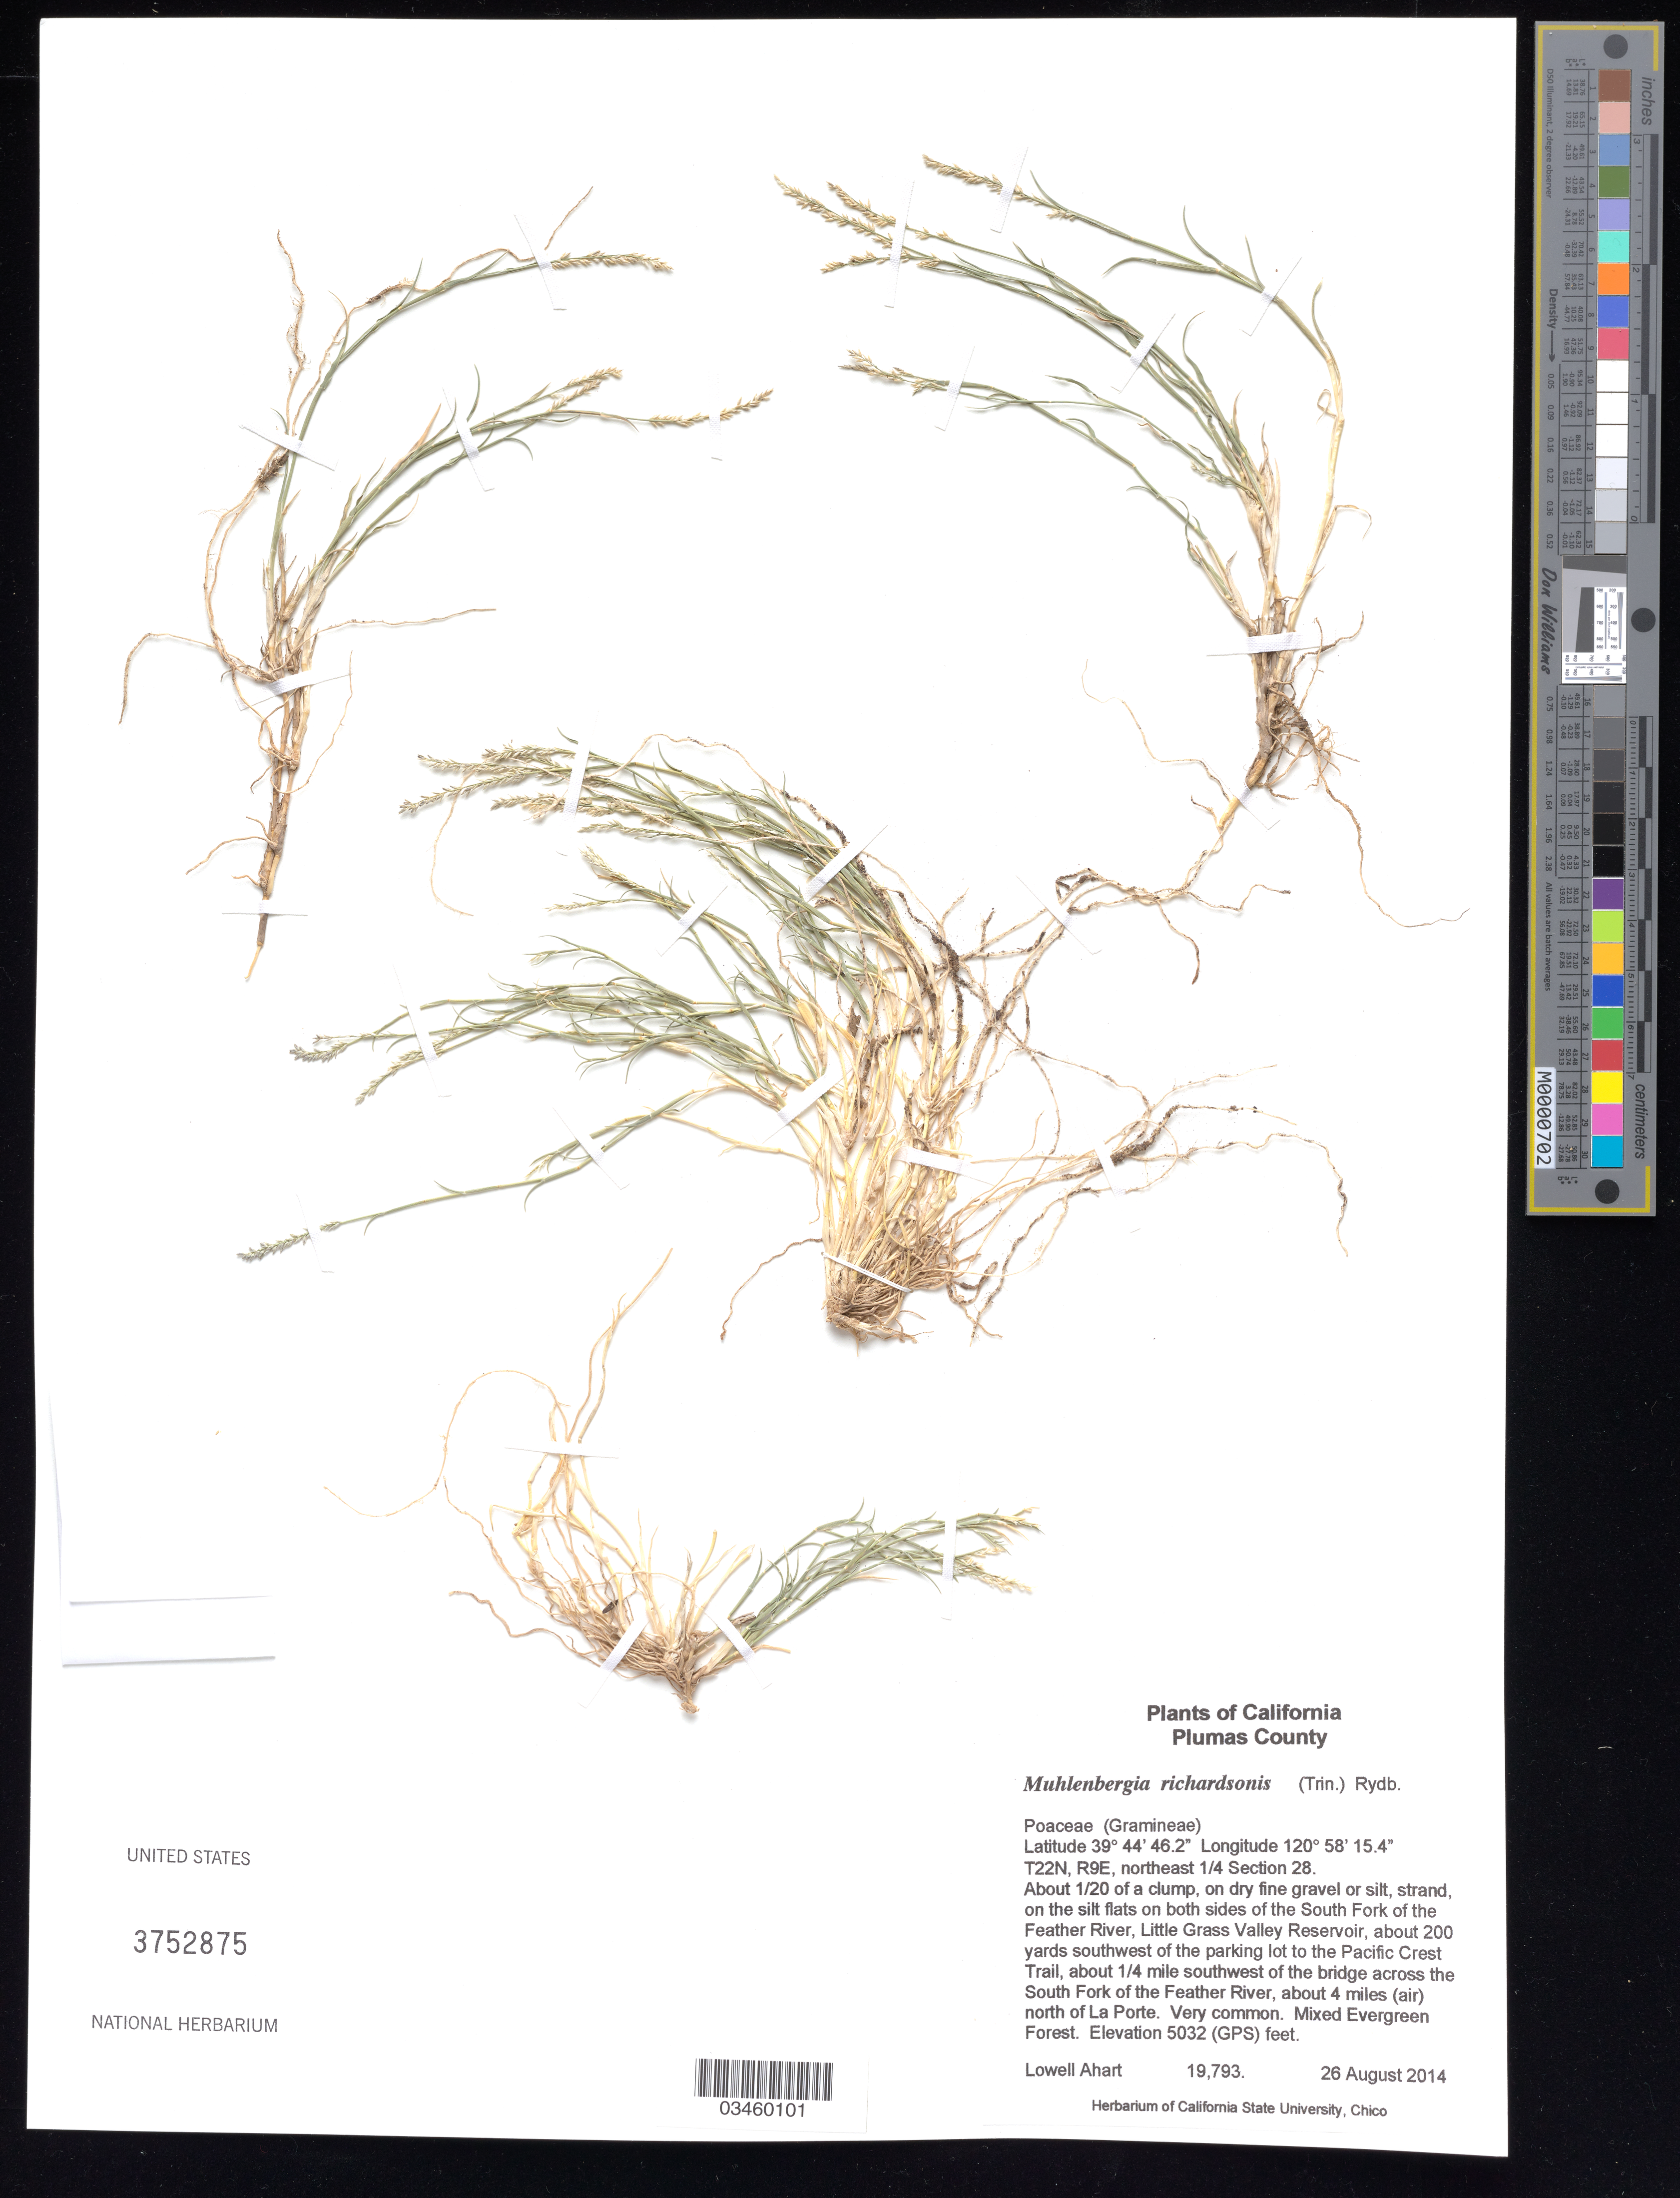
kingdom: Plantae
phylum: Tracheophyta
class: Liliopsida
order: Poales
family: Poaceae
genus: Muhlenbergia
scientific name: Muhlenbergia richardsonis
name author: (Trin.) Rydb.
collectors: L. Ahart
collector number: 19793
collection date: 2014-08-26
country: United States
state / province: California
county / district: Plumas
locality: On both sides of the south Fork of the Feather River, Little Grass Valley Reservoir, about 200 yards southwest of the parking lot to the Pacific Crest Trail, about 1/4 mile southwest of the bridge across the south Fork of the Feather River, about 4 miles (air) north of LaPorte.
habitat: Dry gravel or silt. Mixed Evergreen Forest.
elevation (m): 1534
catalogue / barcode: US 3752875